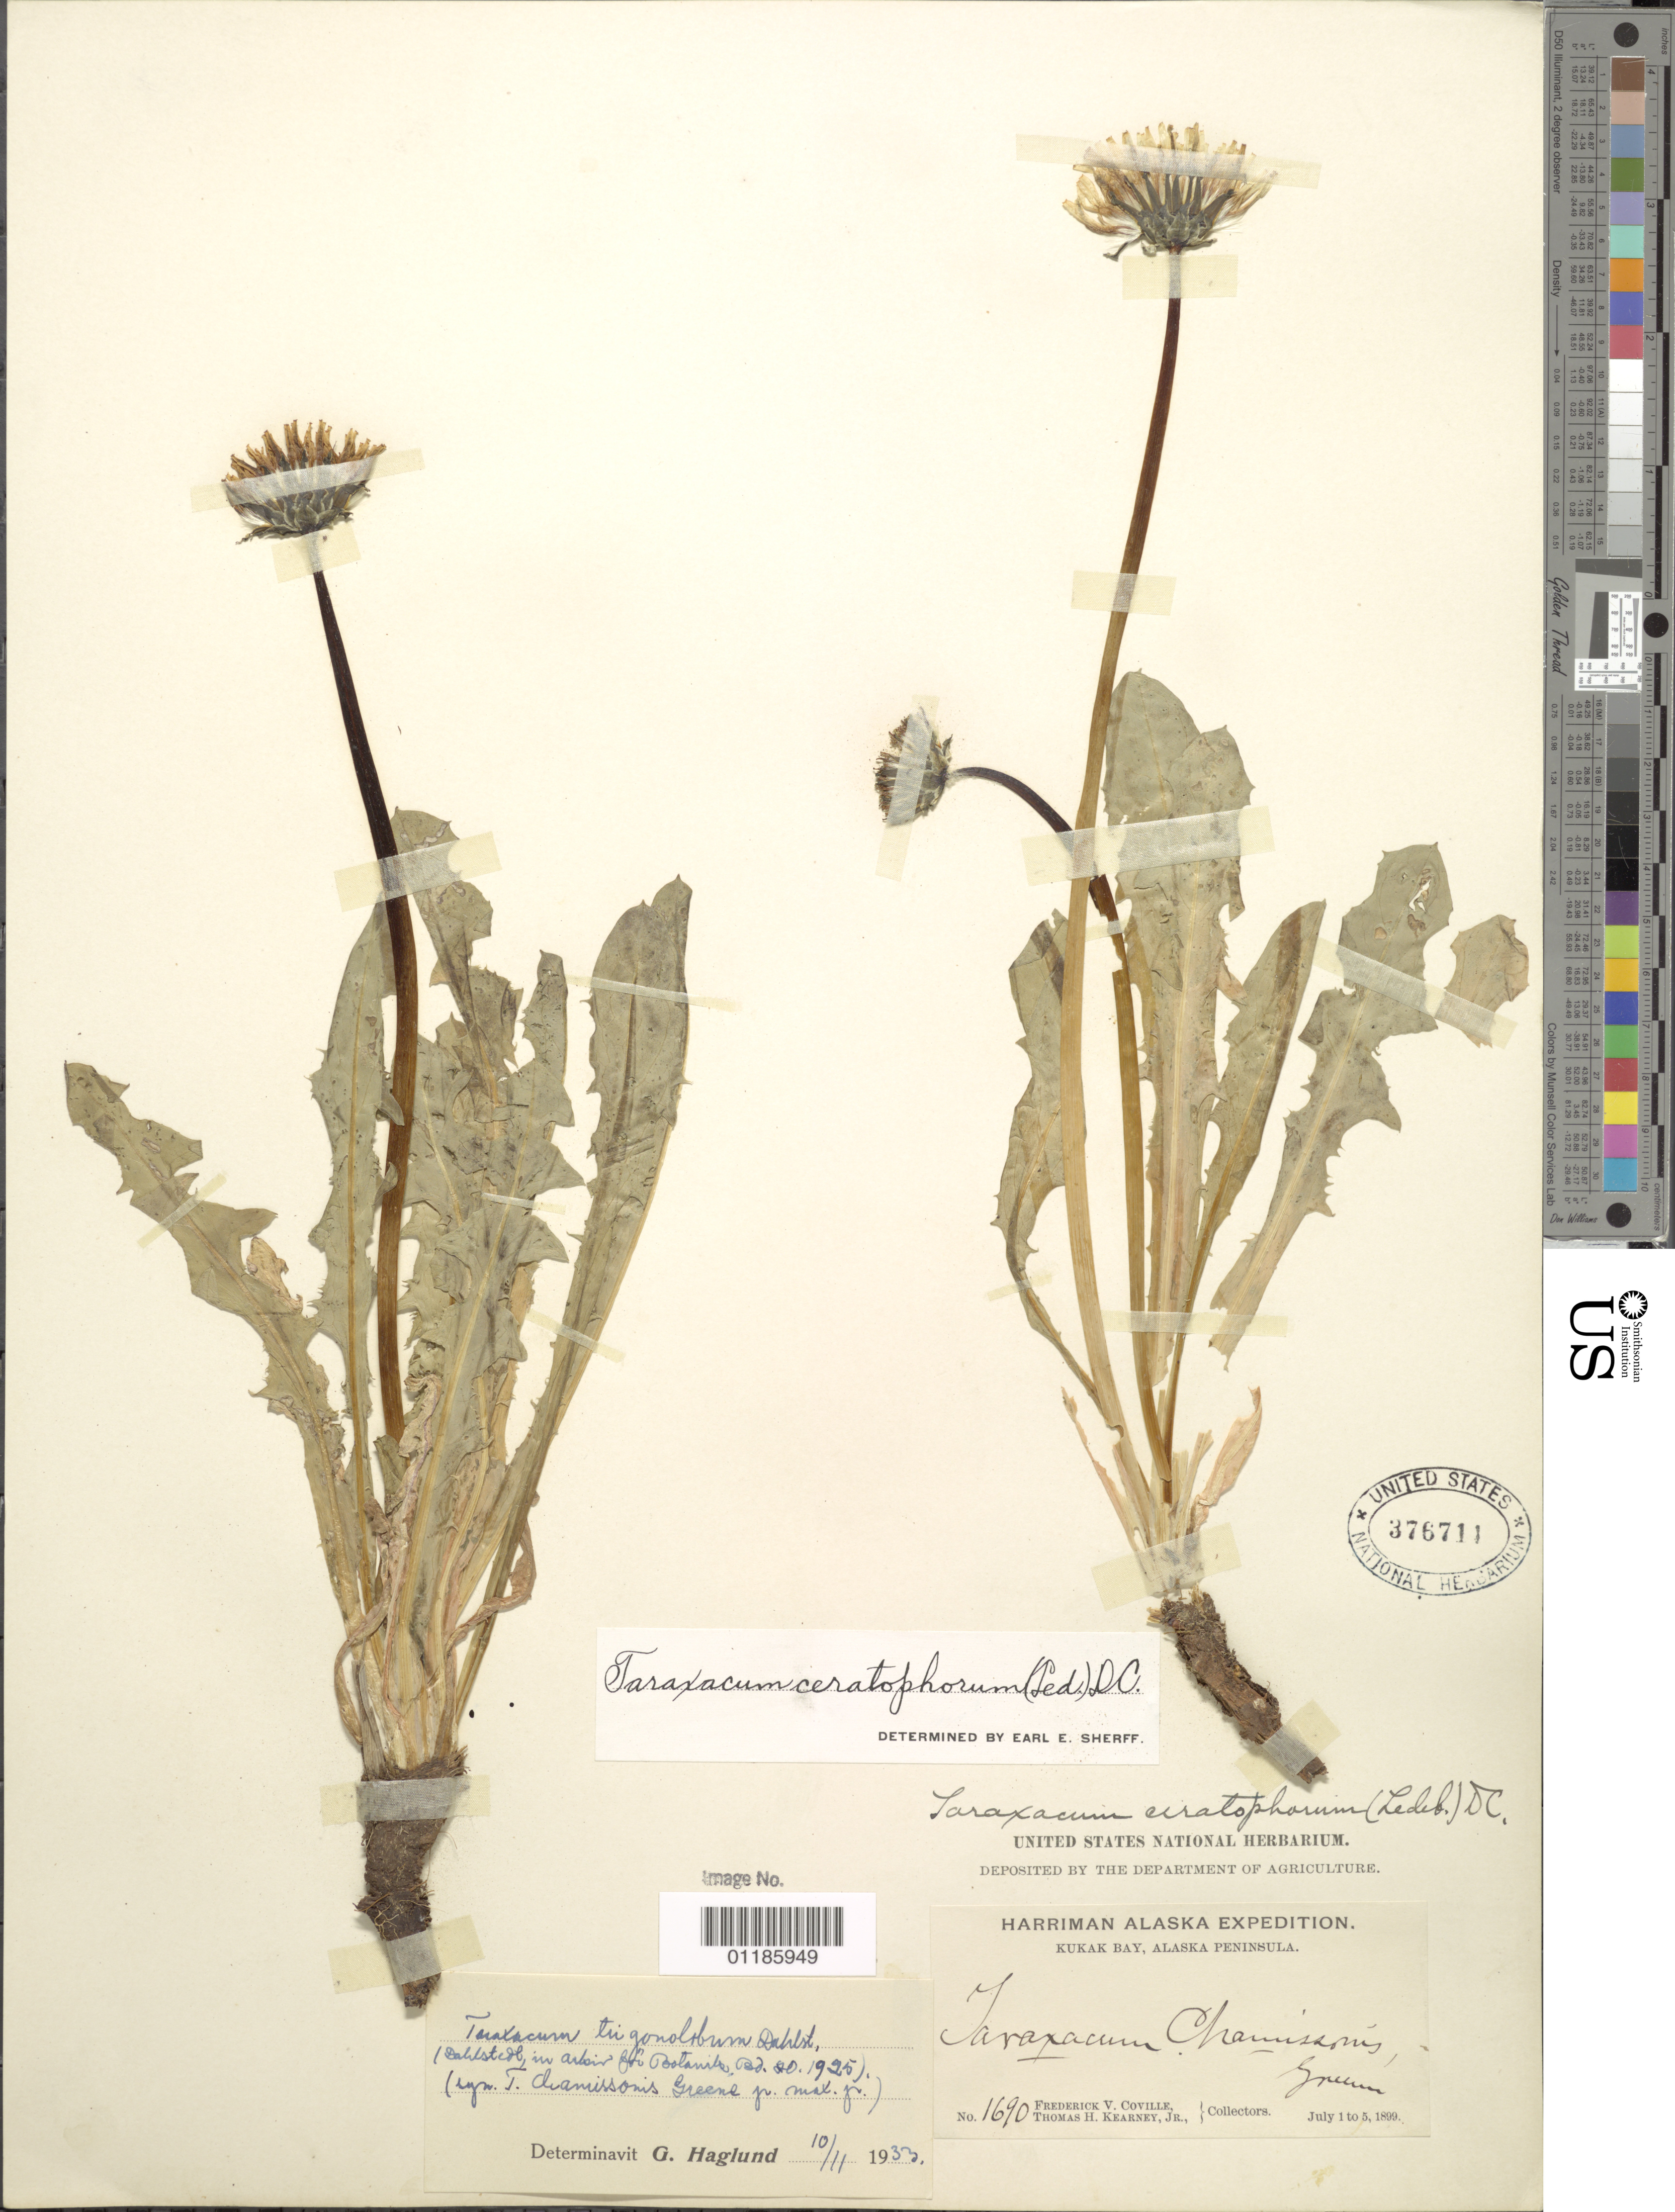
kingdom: Plantae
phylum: Tracheophyta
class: Magnoliopsida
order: Asterales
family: Asteraceae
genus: Taraxacum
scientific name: Taraxacum trigonolobum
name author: Dahlst.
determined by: Haglund, G.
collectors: F. V. Coville & F. Funston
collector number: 1690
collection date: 1899-07-01/1899-07-05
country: United States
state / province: Alaska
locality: Kukak Bay, Alaska Peninsula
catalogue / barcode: US 376711